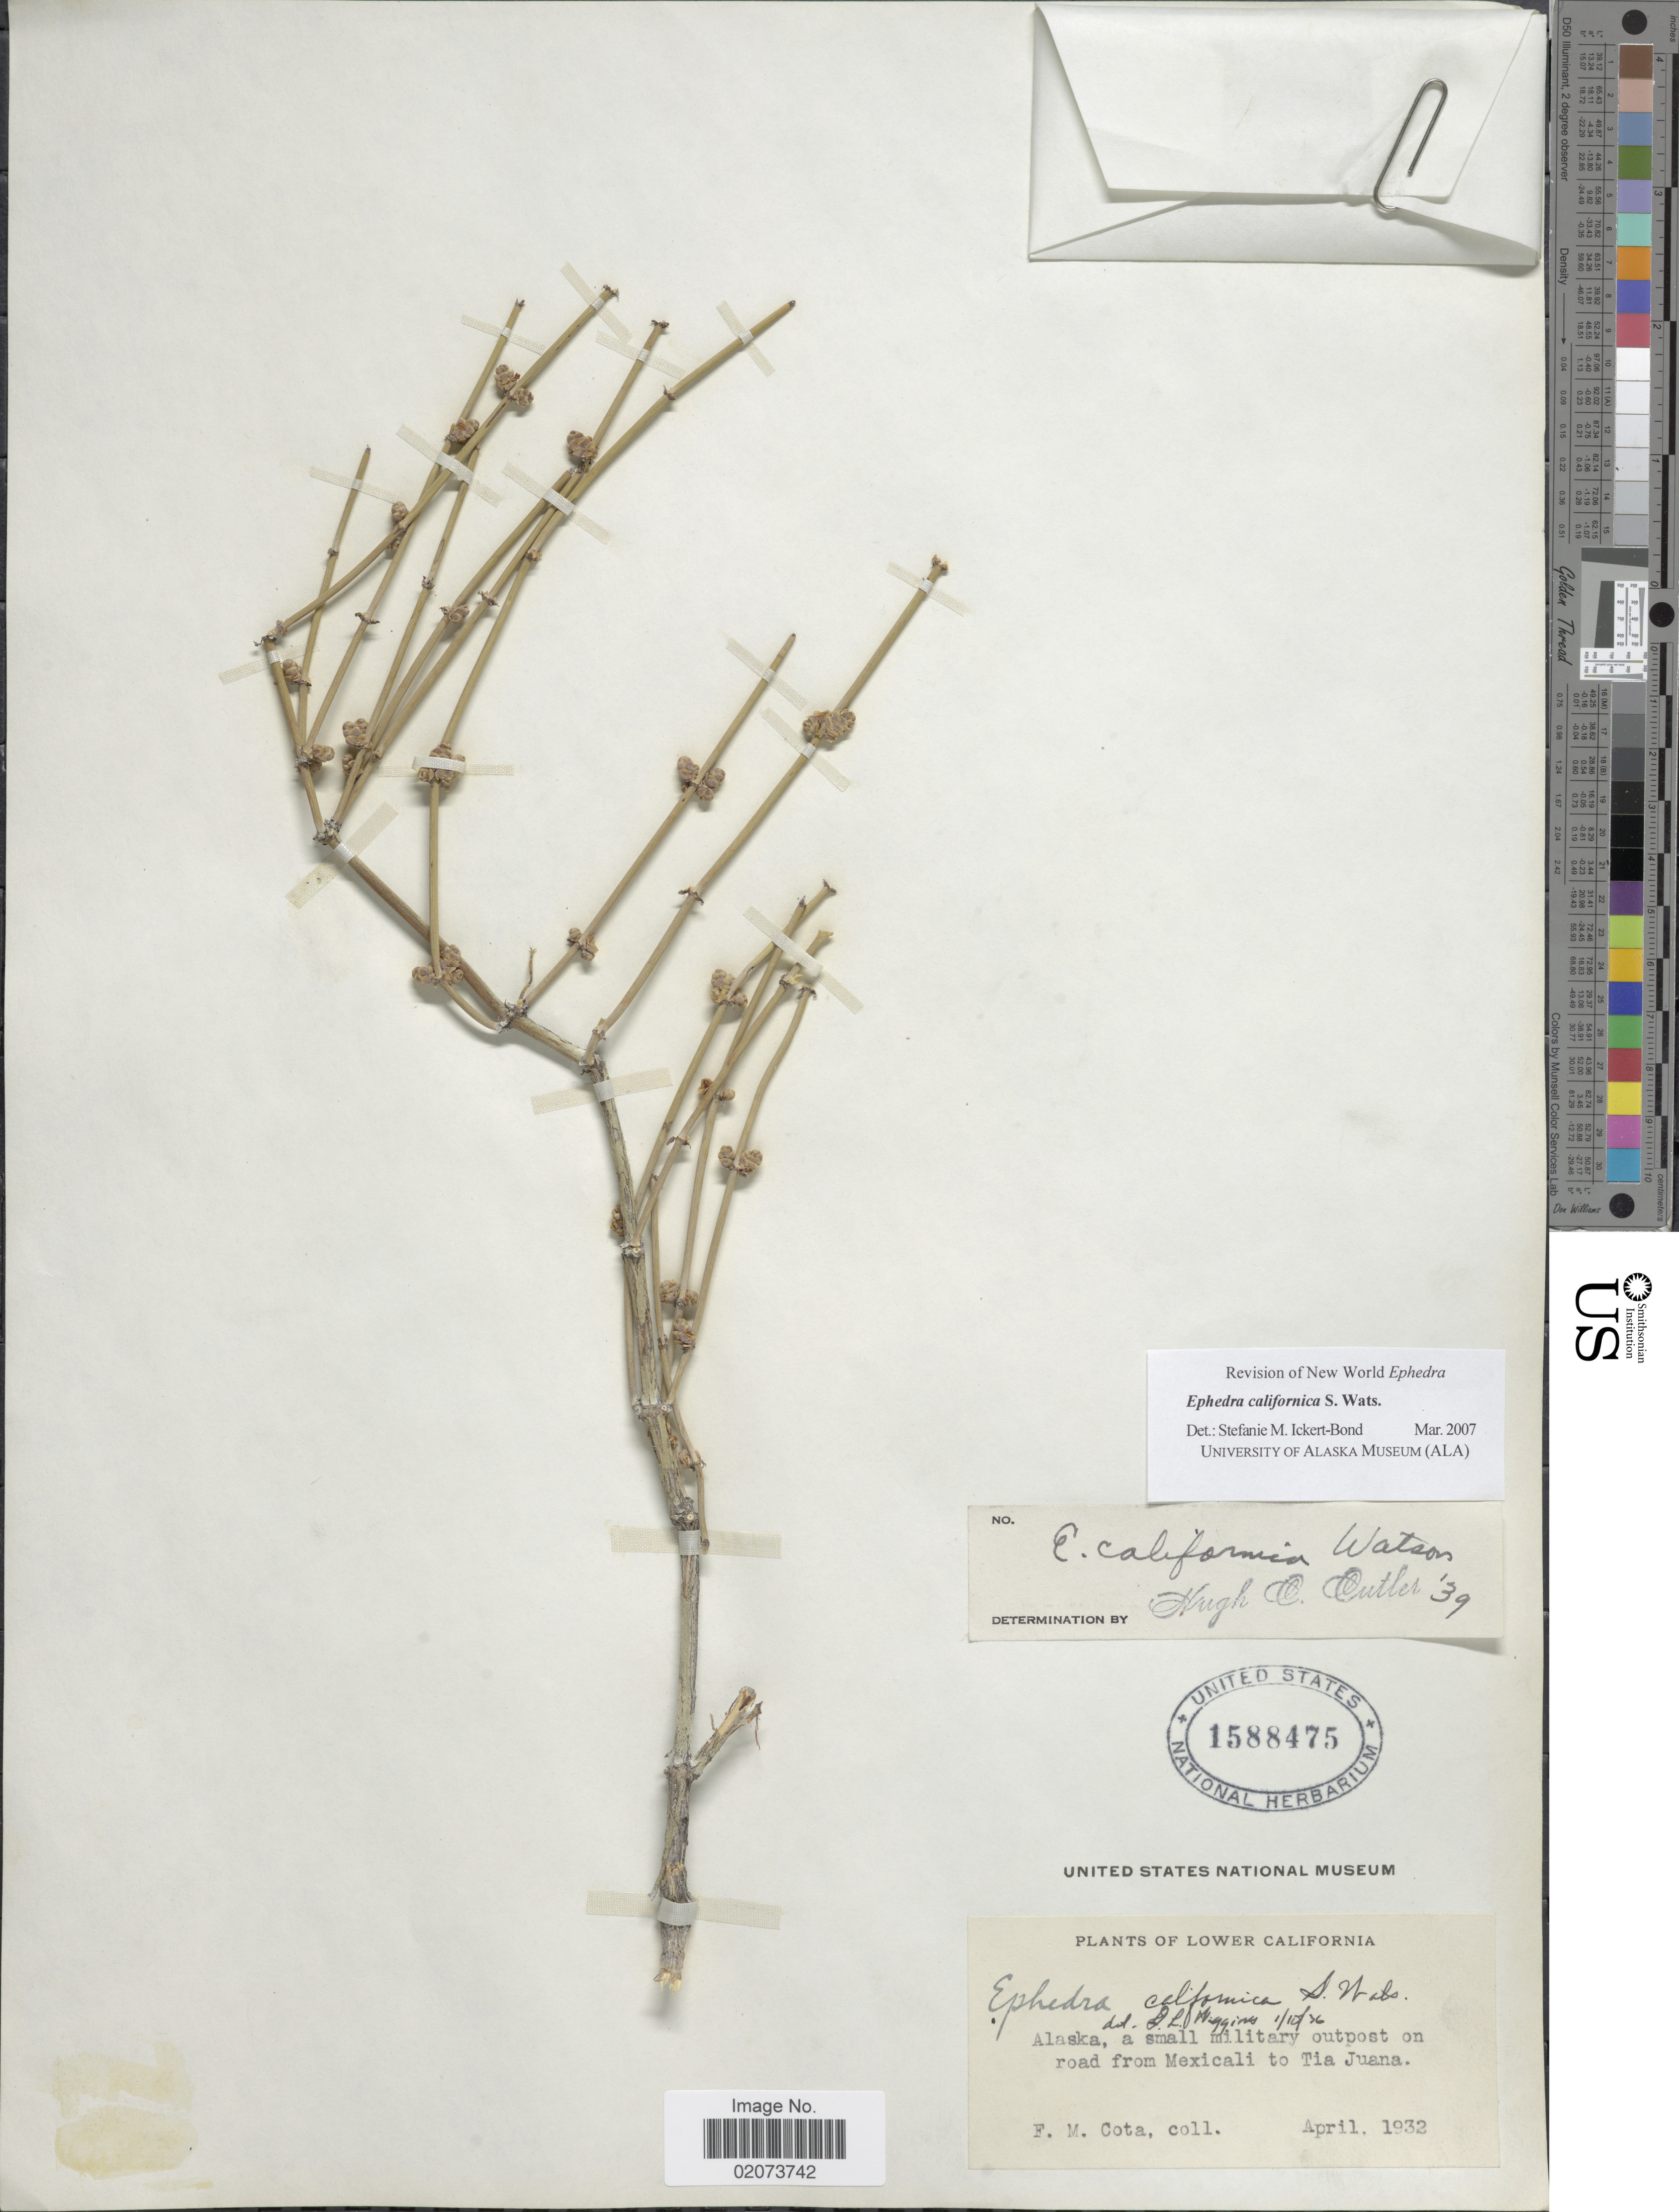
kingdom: Plantae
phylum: Tracheophyta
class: Gnetopsida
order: Ephedrales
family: Ephedraceae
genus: Ephedra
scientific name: Ephedra californica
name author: S. Watson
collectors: F. Cota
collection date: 1932-04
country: Mexico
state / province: Baja California Norte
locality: Alaska, a small military outpost on road from Mexicali to Tia Juana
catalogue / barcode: US 1588475